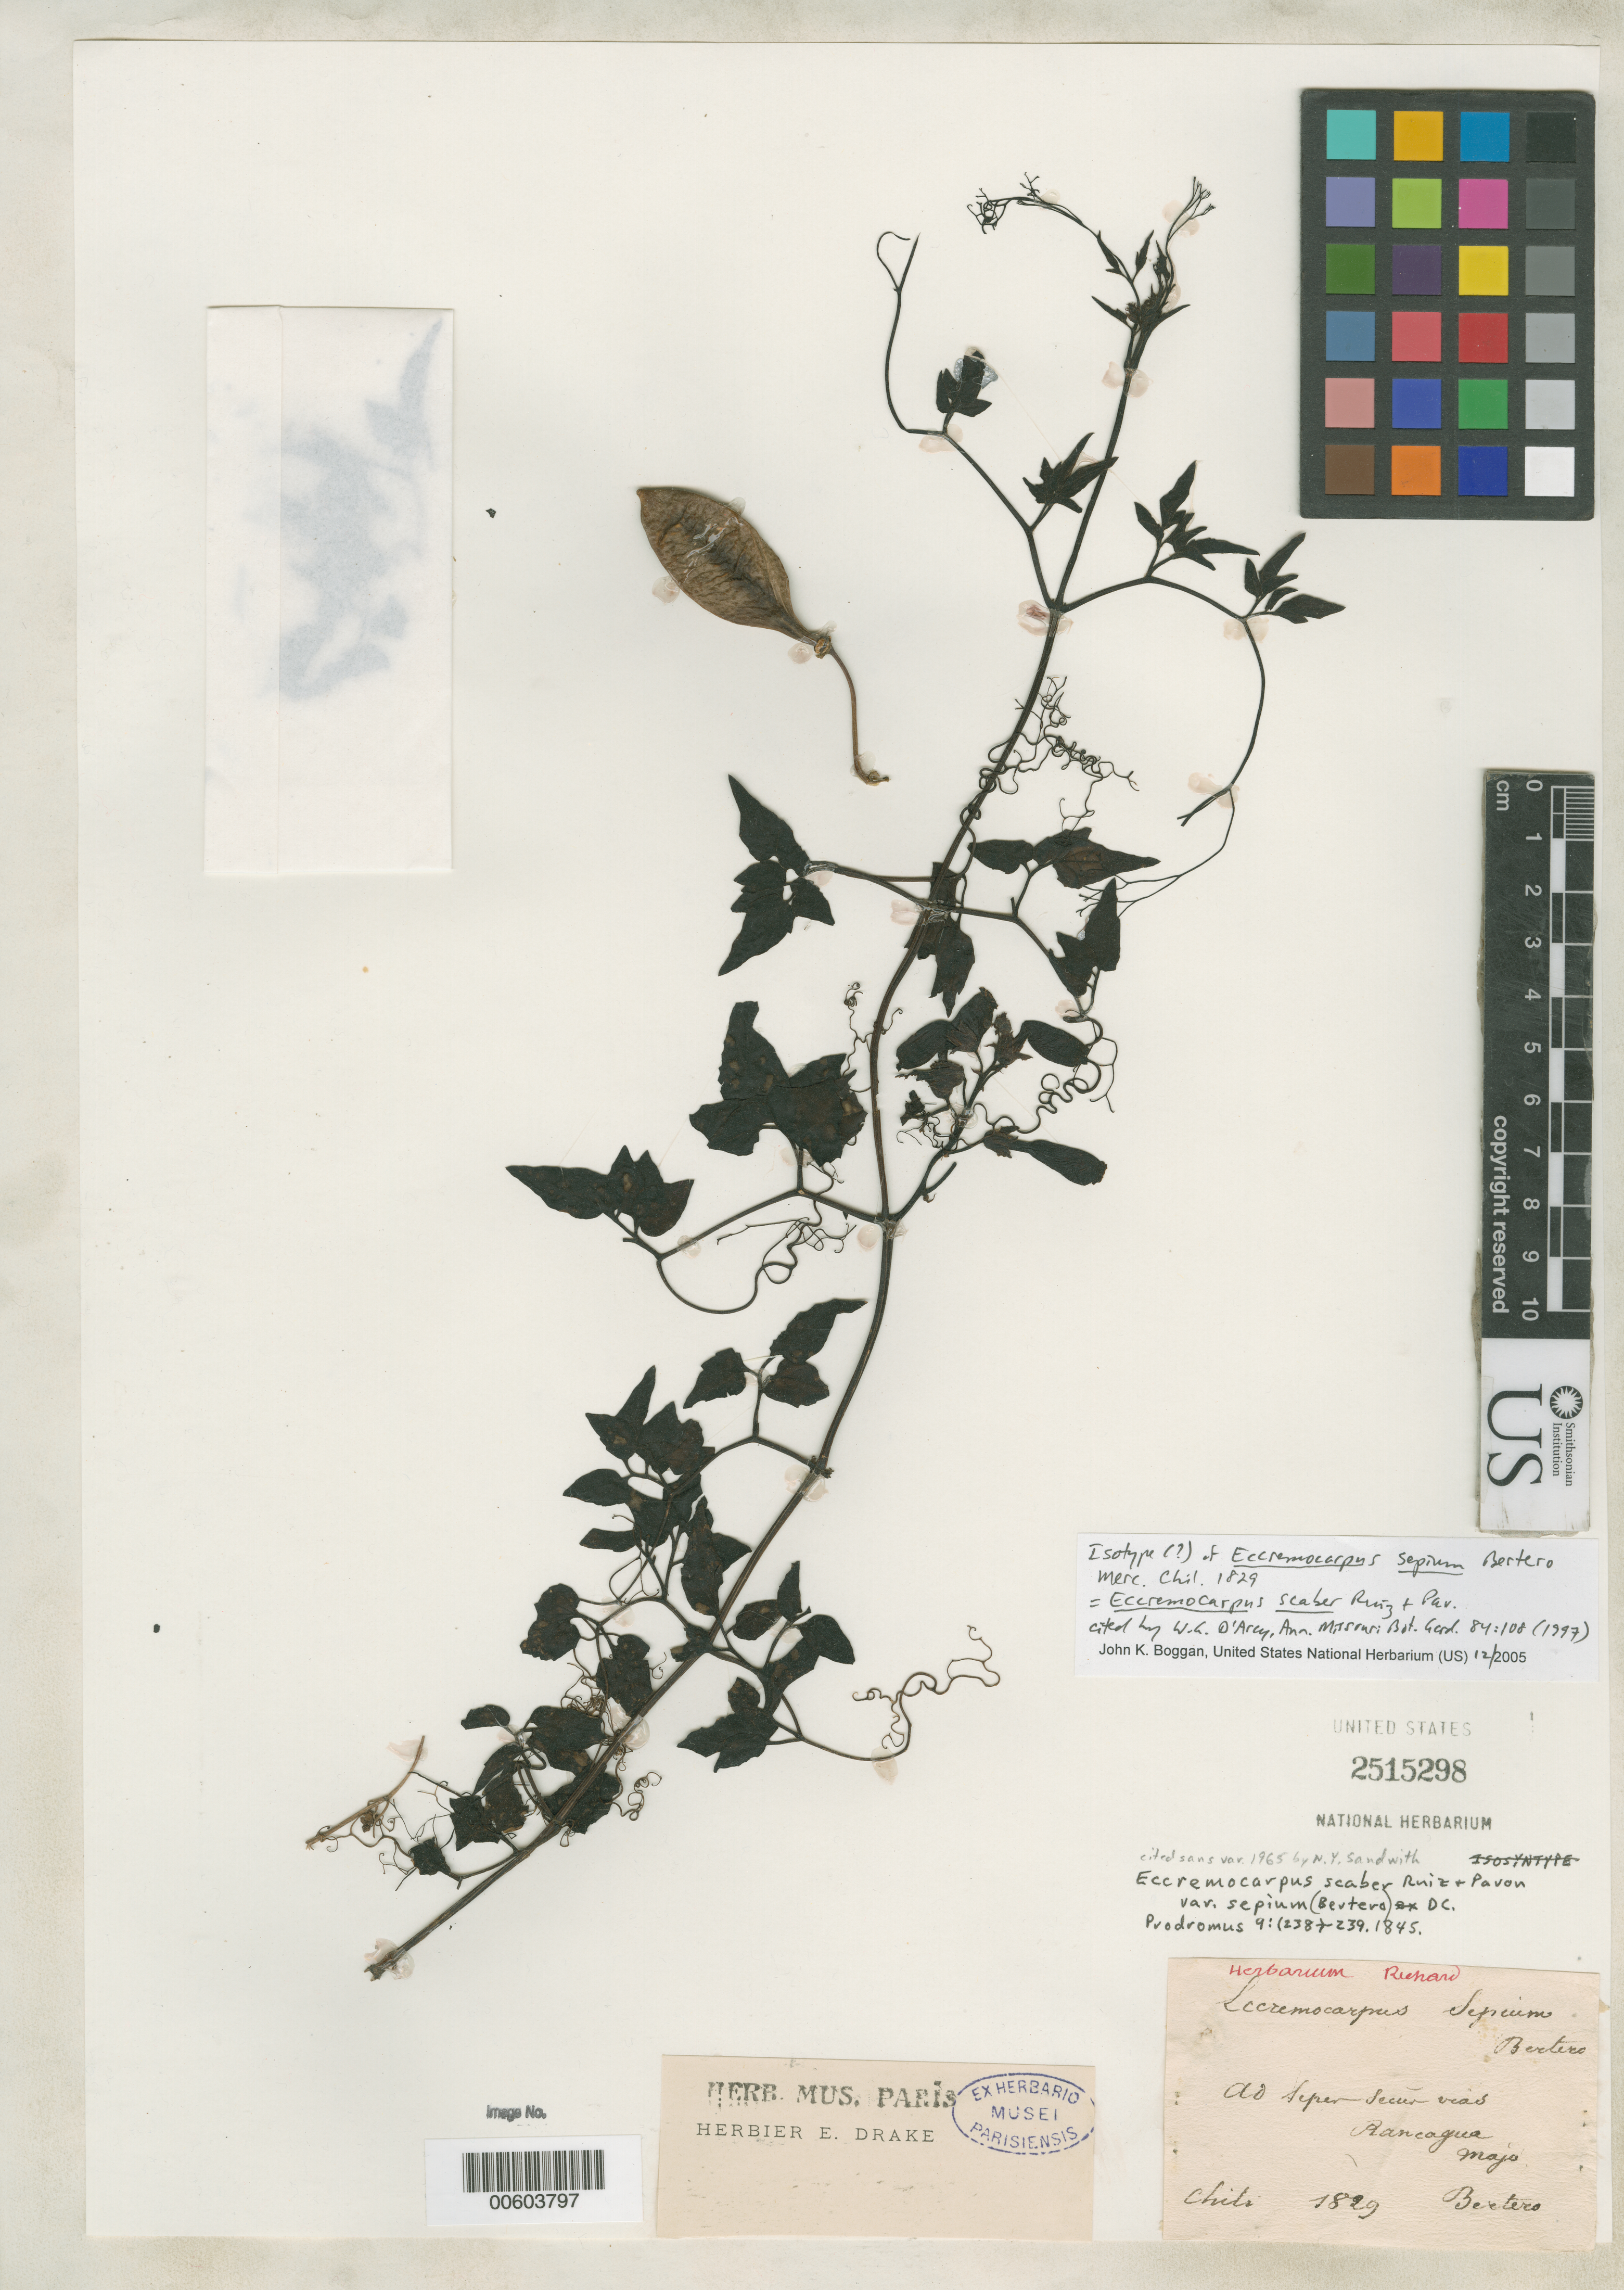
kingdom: Plantae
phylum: Tracheophyta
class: Magnoliopsida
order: Lamiales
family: Bignoniaceae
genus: Eccremocarpus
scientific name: Eccremocarpus sepium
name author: Bertero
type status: Possible Isotype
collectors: C. L. G. Bertero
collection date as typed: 1829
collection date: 1829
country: Chile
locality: Rancagua.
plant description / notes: Cited by W.G. D'Arcy, Ann. Missouri Bot. Gard. 84: 108 (1997).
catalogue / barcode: US 2515298